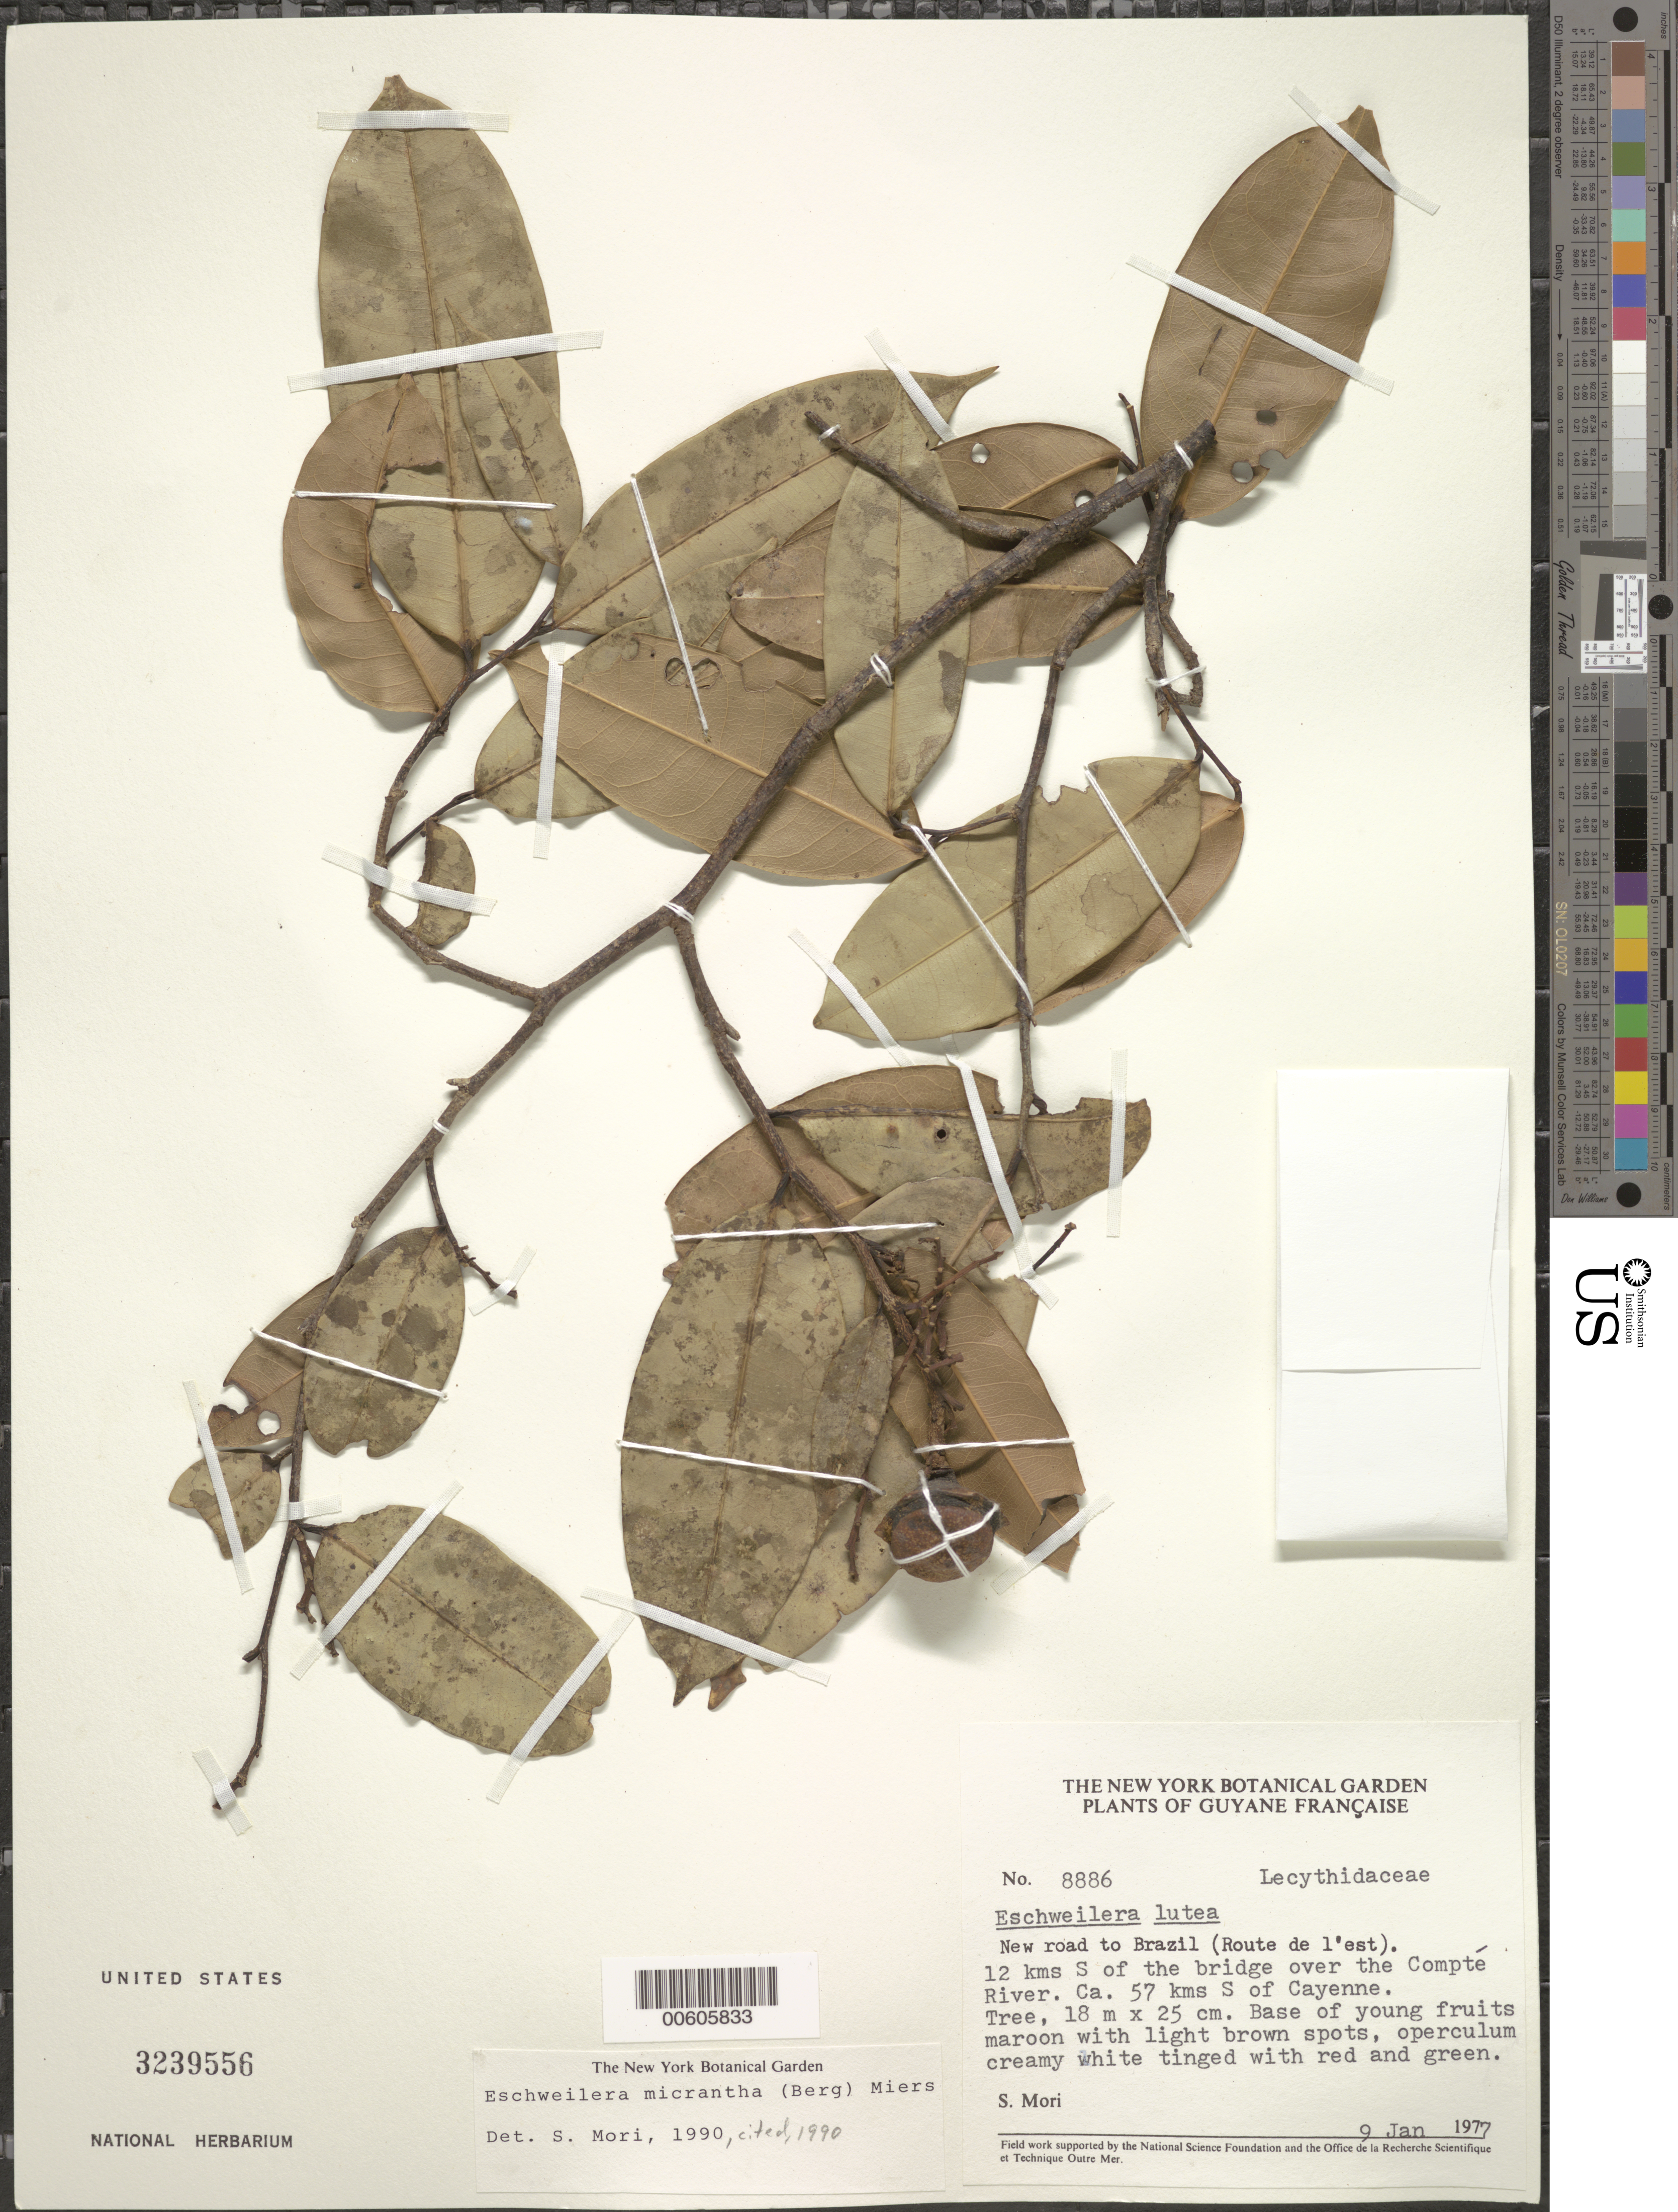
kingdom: Plantae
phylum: Tracheophyta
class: Magnoliopsida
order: Ericales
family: Lecythidaceae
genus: Eschweilera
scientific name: Eschweilera micrantha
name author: (O. Berg) Miers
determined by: Mori, Scott A.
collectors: S. Mori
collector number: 8886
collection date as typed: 9-Jan-77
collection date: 1977-01-09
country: French Guiana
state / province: Cayenne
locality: Cayenne, 57 km S of, on new road to Brazil (Route de l'est), 12 km S of bridge over Comté River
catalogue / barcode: US 3239556